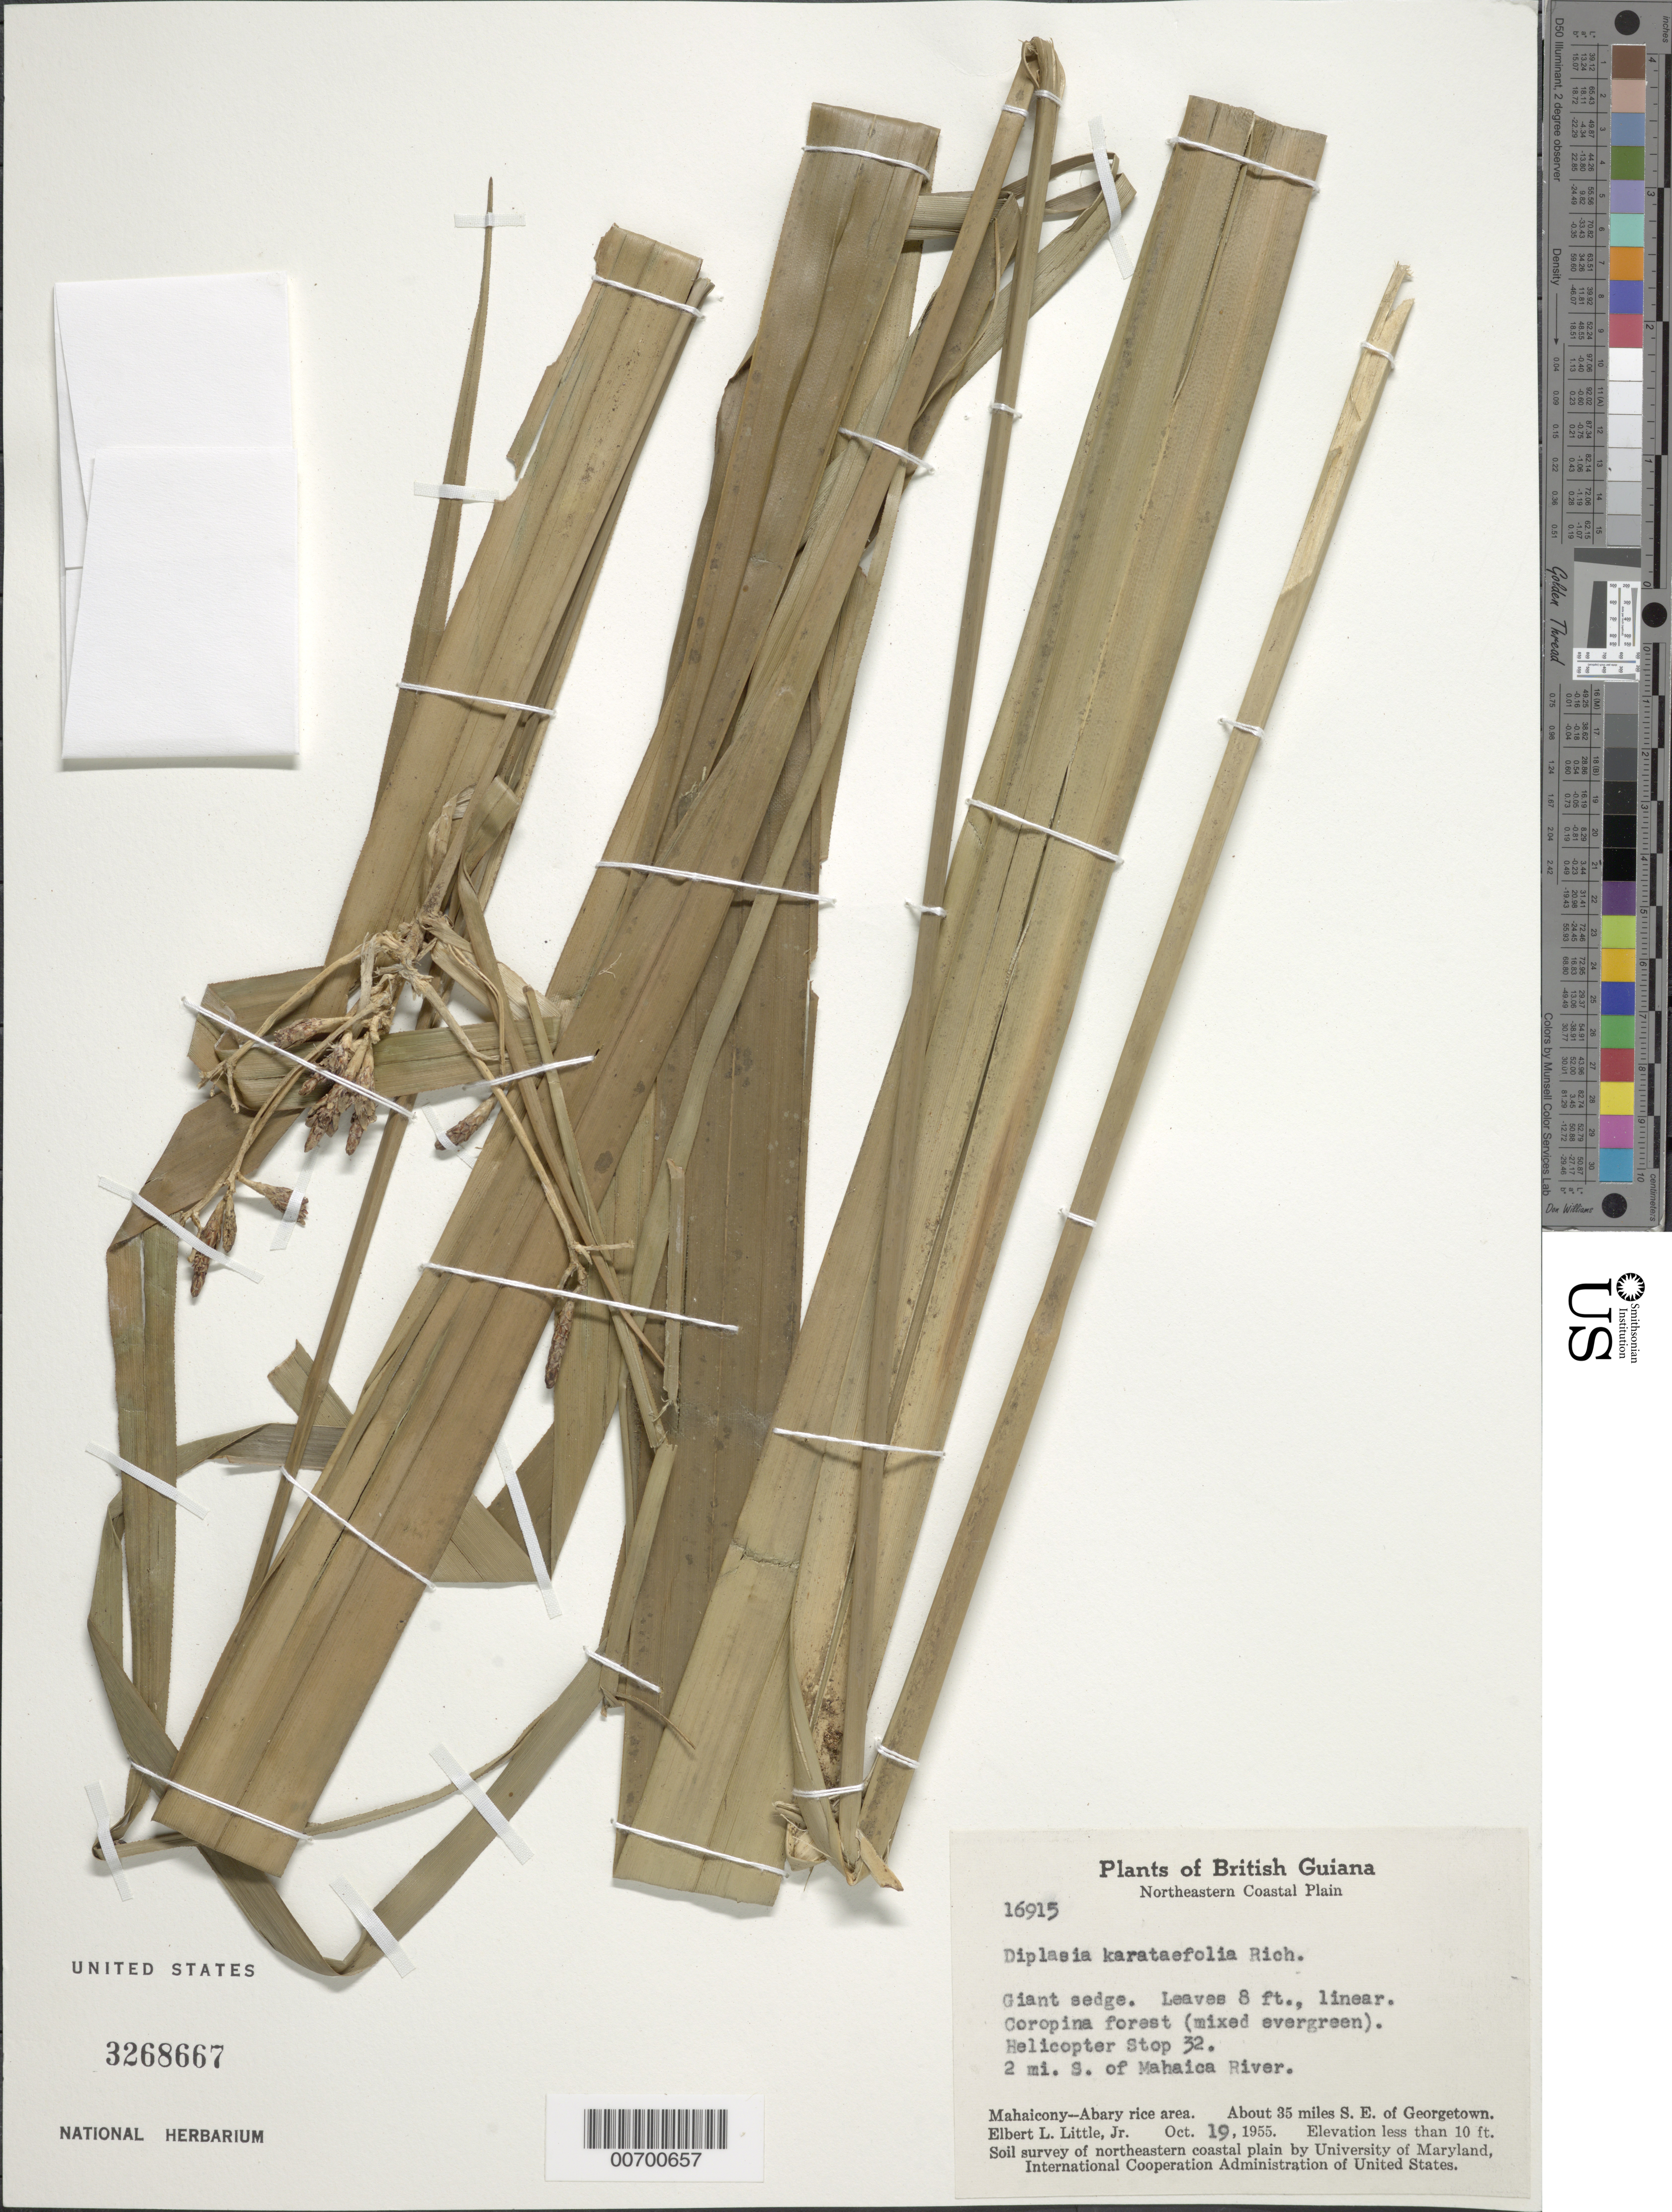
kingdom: Plantae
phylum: Tracheophyta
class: Liliopsida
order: Poales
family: Cyperaceae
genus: Diplasia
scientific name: Diplasia karatifolia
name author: Rich.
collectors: E. L. Little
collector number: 16915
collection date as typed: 19-Oct-55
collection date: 1955-10-19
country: Guyana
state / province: Mahaica-Berbice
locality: Mahaicony-Abary rice area, about 35 mi. SE of Georgetown, 2 mi. S of Mahaica R.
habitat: Coropina forest(mixed evergreen)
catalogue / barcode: US 3268667